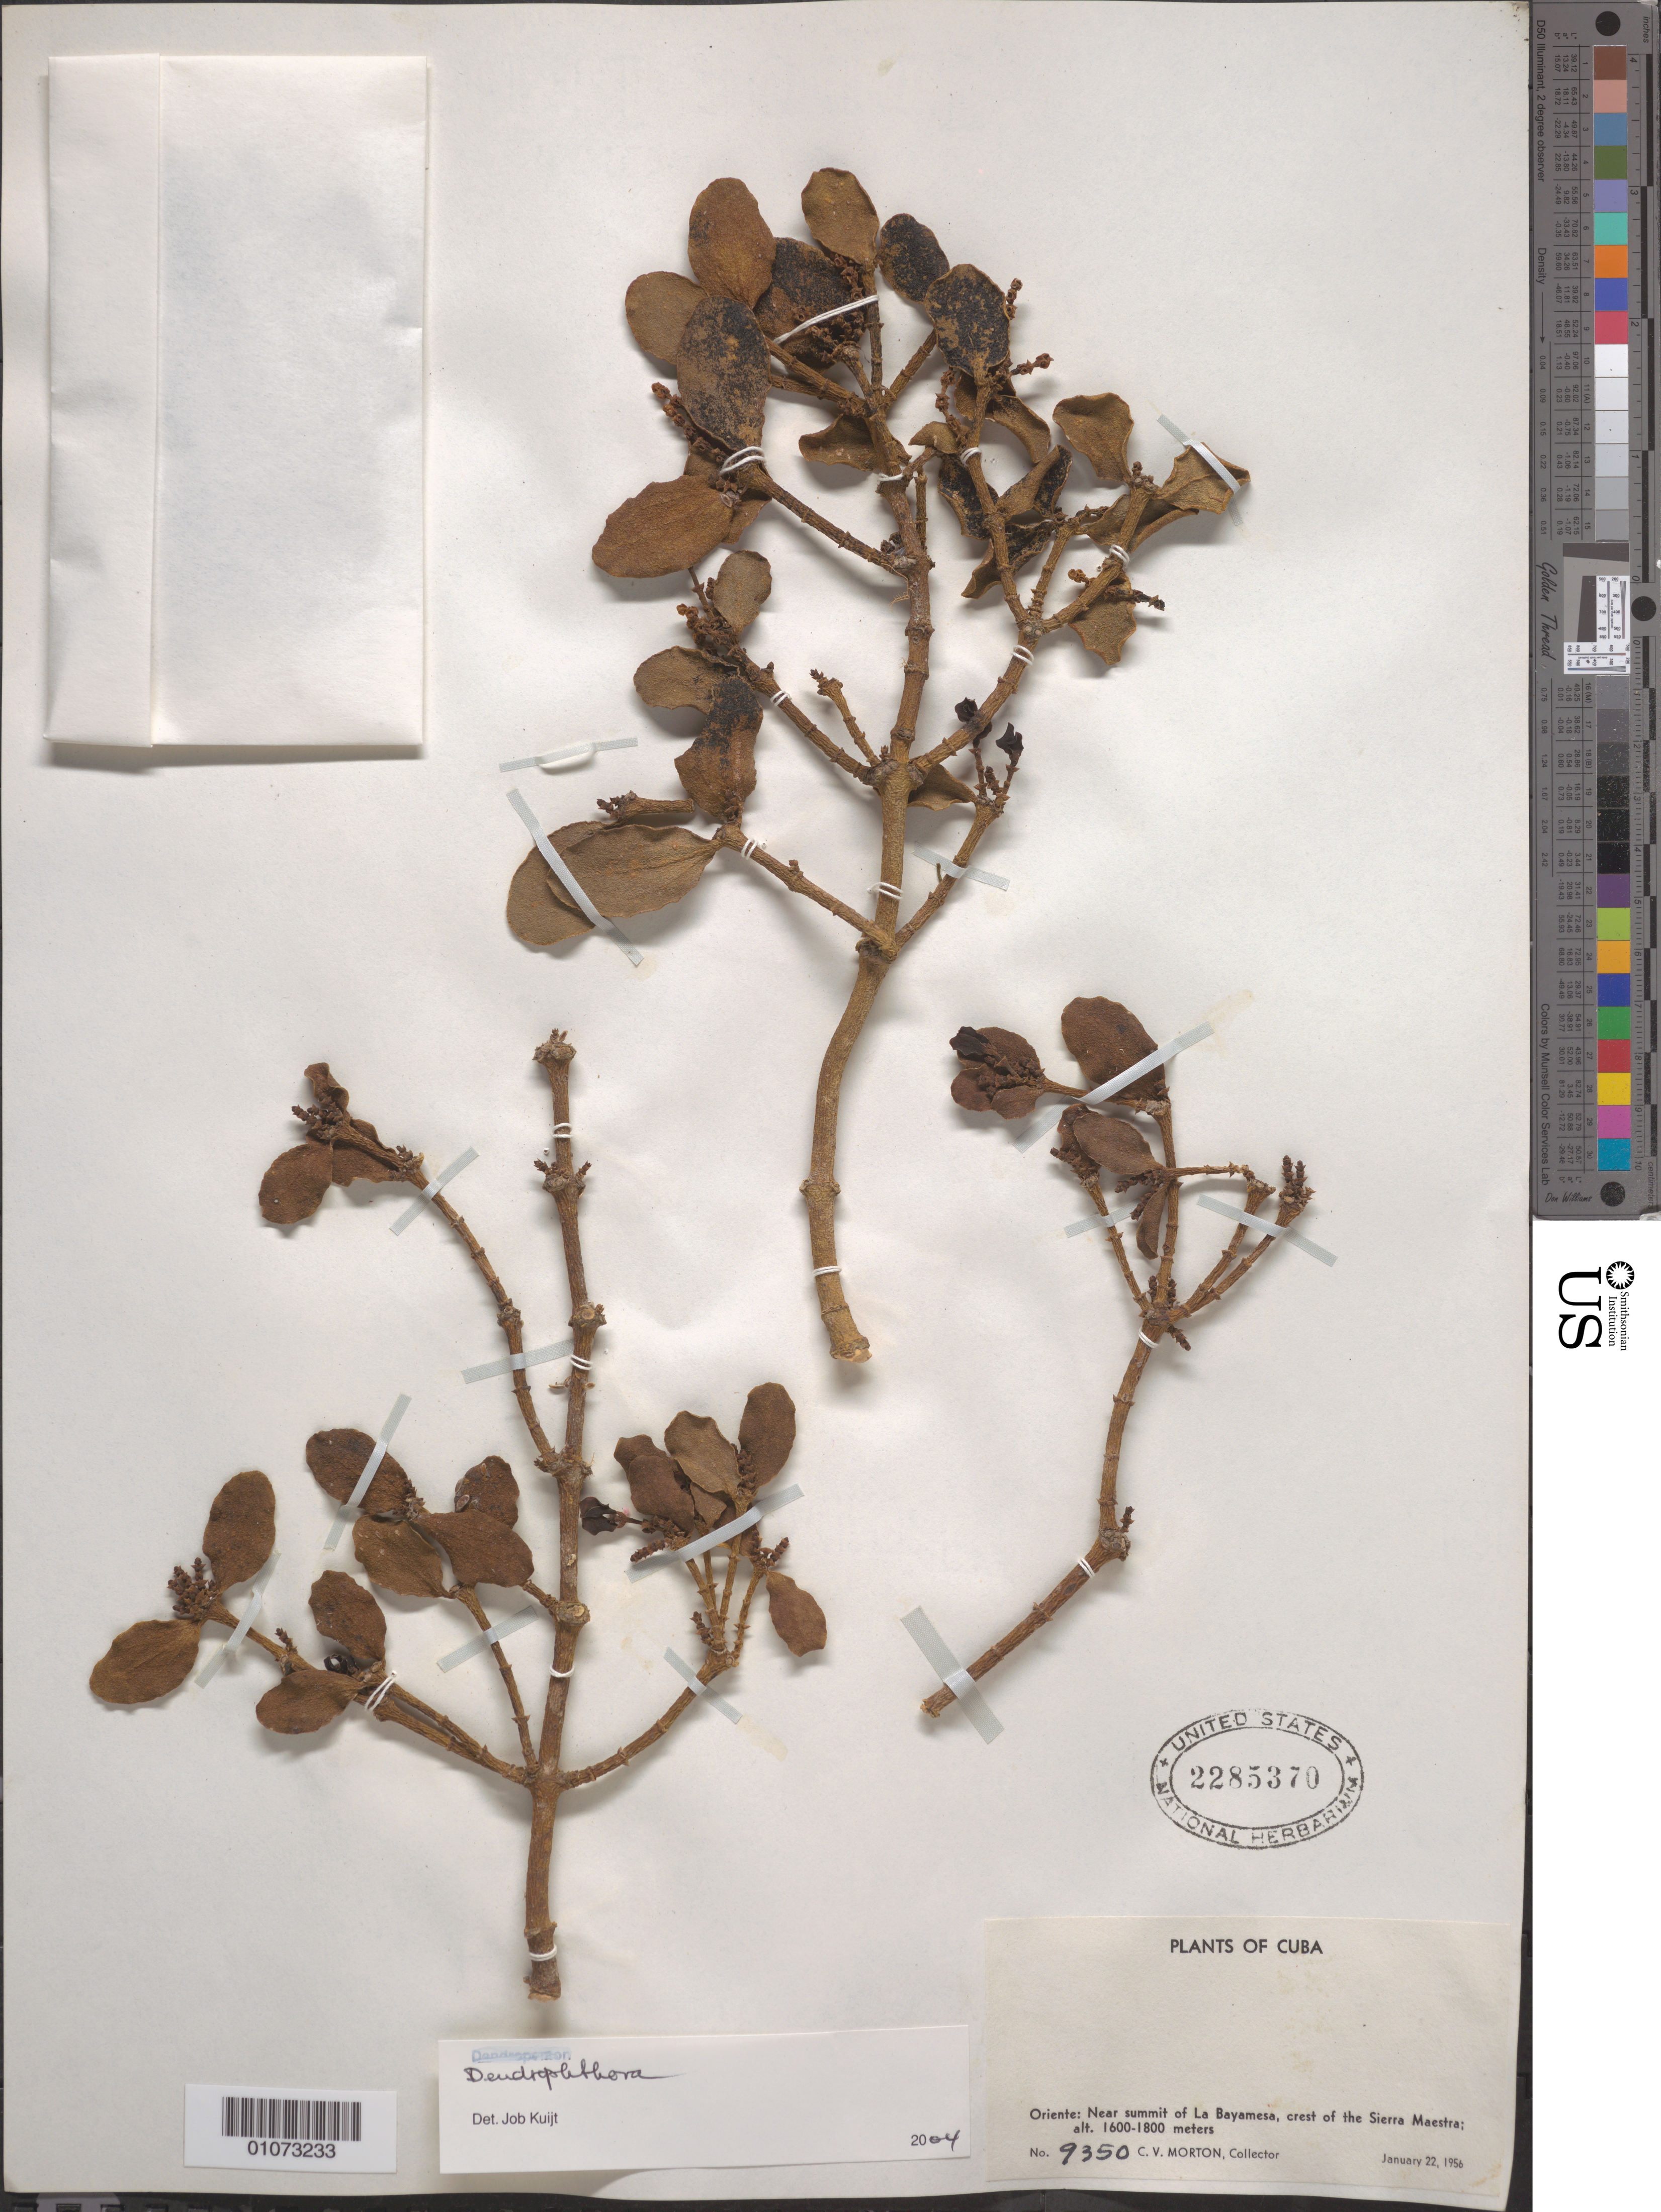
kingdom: Plantae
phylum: Tracheophyta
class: Magnoliopsida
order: Santalales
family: Viscaceae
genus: Dendrophthora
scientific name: Dendrophthora sp.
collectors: C. V. Morton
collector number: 9350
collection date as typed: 22 Jan 1956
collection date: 1956-01-22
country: Cuba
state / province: Oriente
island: Cuba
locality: Crest of the Sierra Maestra, near summit of La Bayamesa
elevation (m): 1600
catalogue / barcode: US 2285370